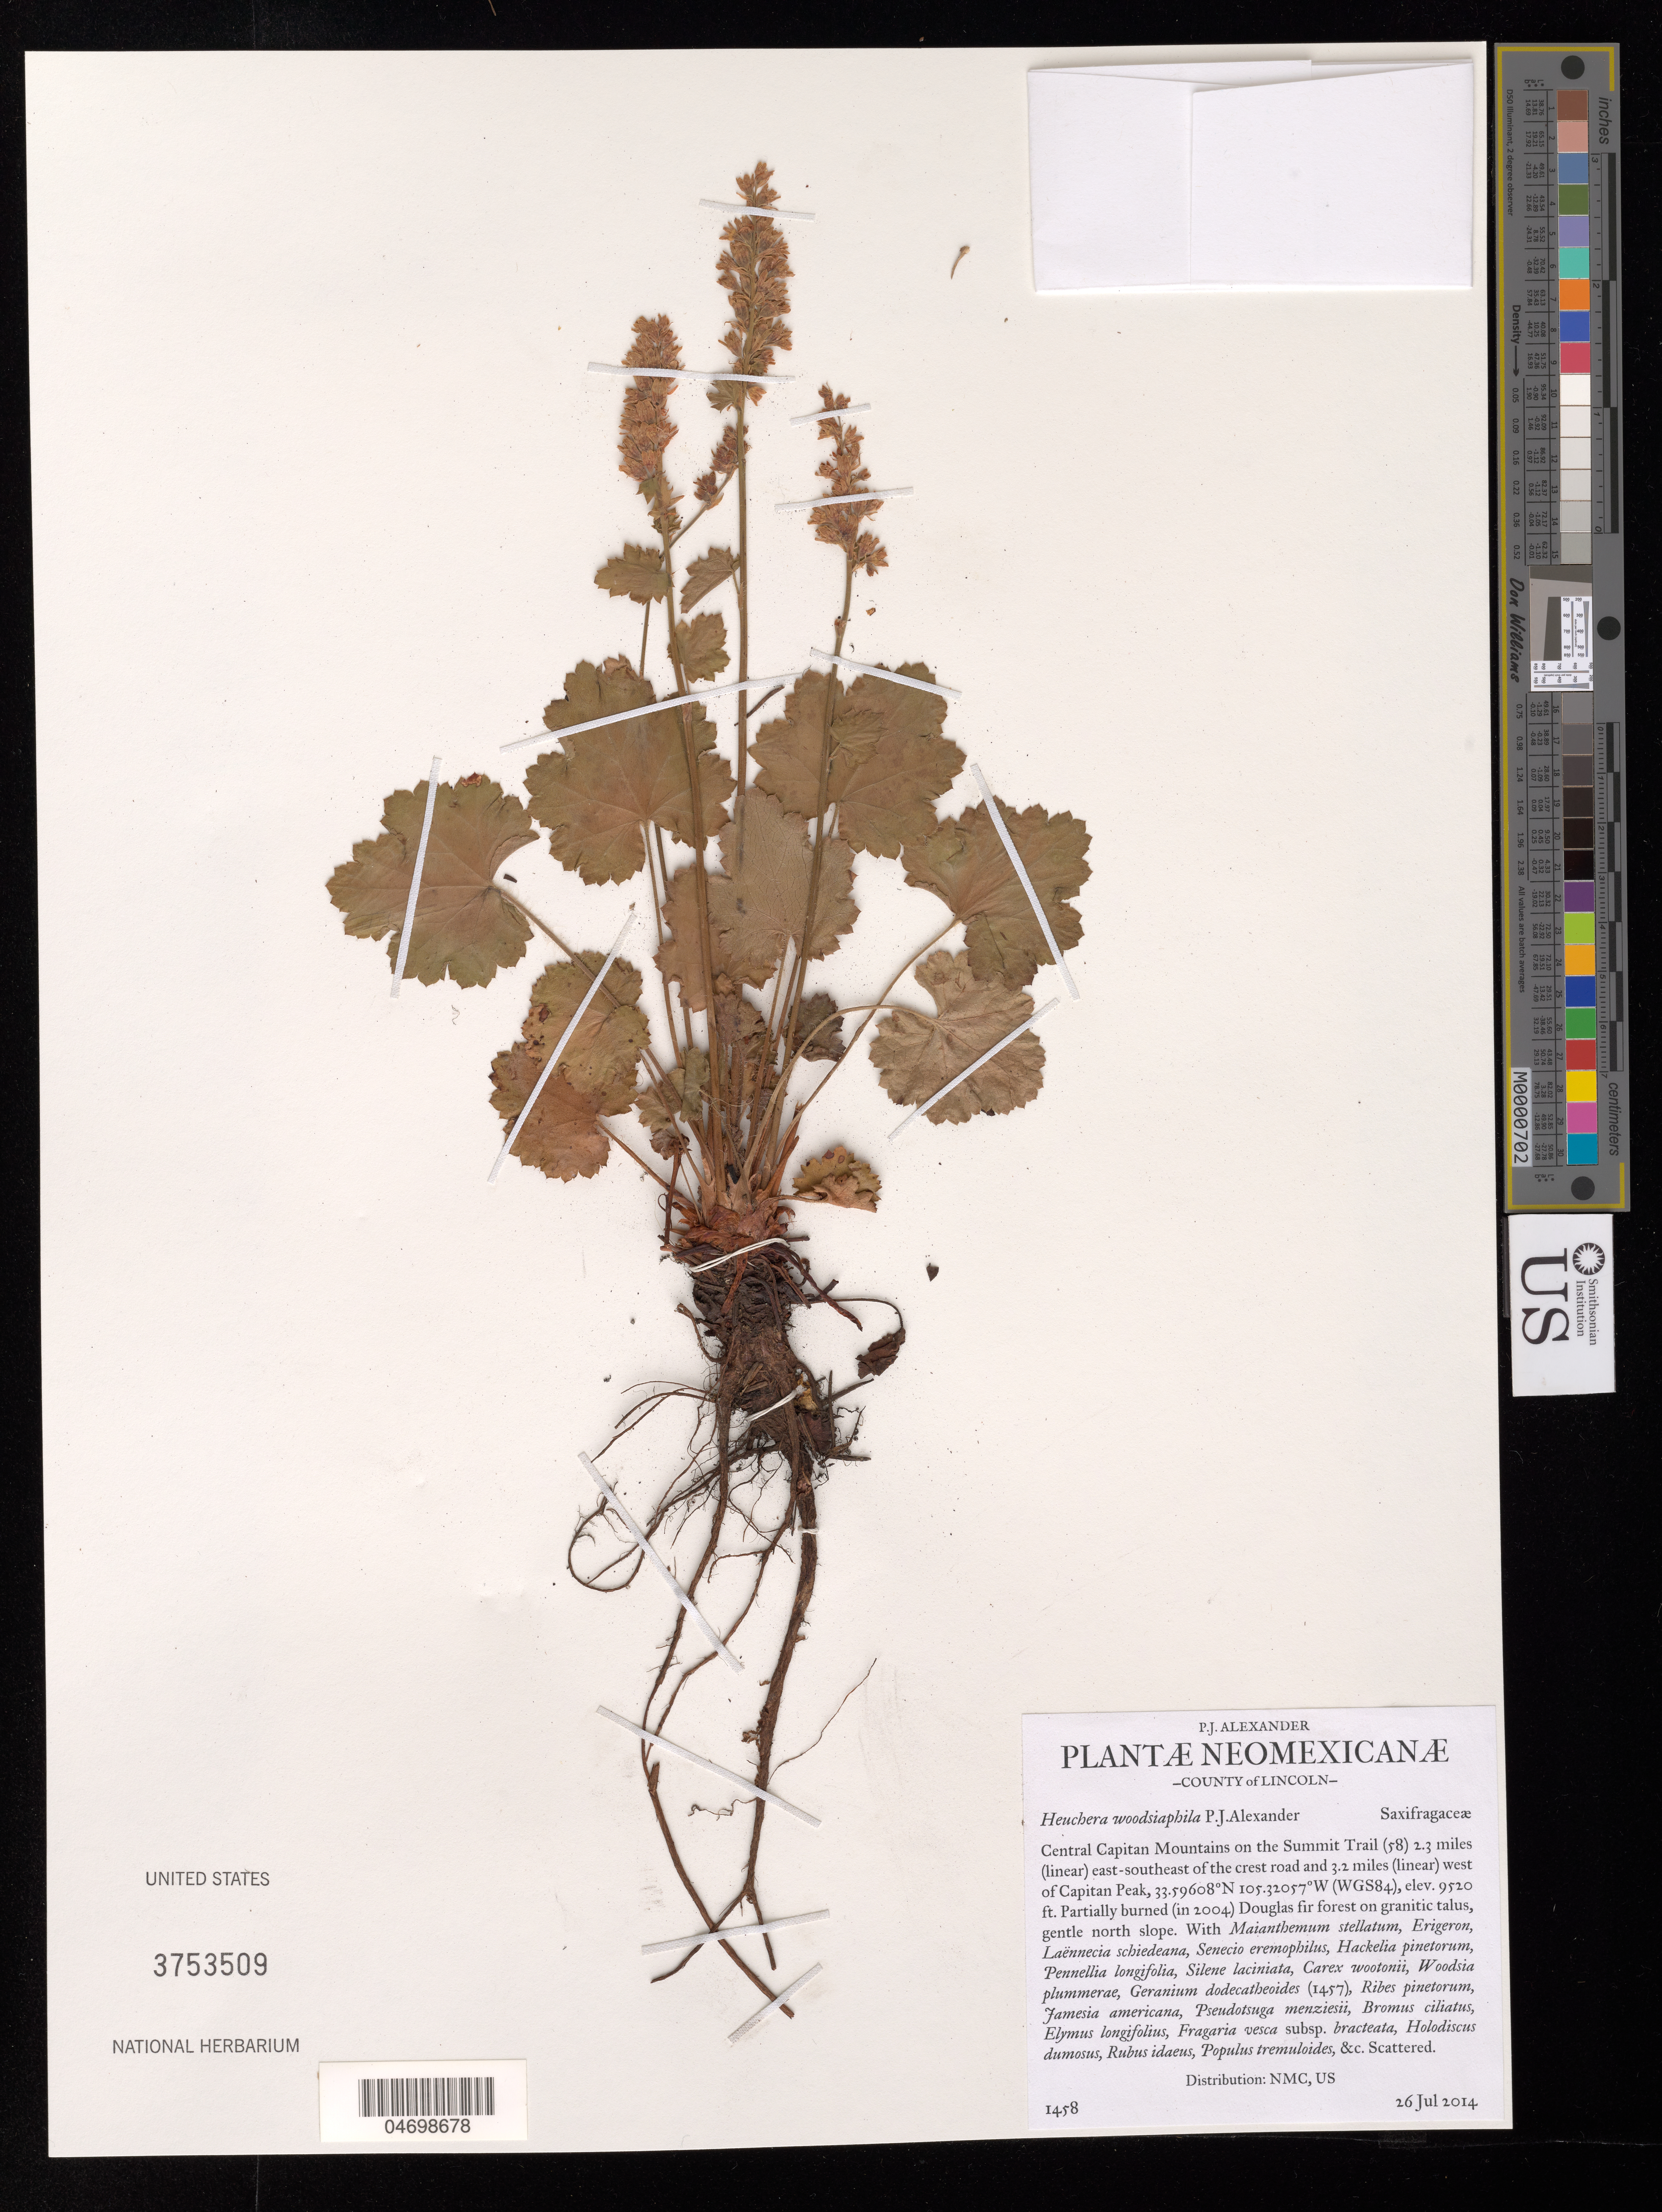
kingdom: Plantae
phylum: Tracheophyta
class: Magnoliopsida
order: Saxifragales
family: Saxifragaceae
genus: Heuchera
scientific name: Heuchera woodsiaphila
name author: P.J. Alexander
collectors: P. Alexander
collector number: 1458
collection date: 2014-07-26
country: United States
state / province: New Mexico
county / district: Lincoln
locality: Central Capitan Mtns on the Summit Trail (58), 3.2 mi. W of Capitan Peak.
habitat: Douglas fir forest on granitic talus.With Senecio eremophilus, Silene laciniata, Carex wootonii, etc.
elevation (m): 2902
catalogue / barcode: US 3753509